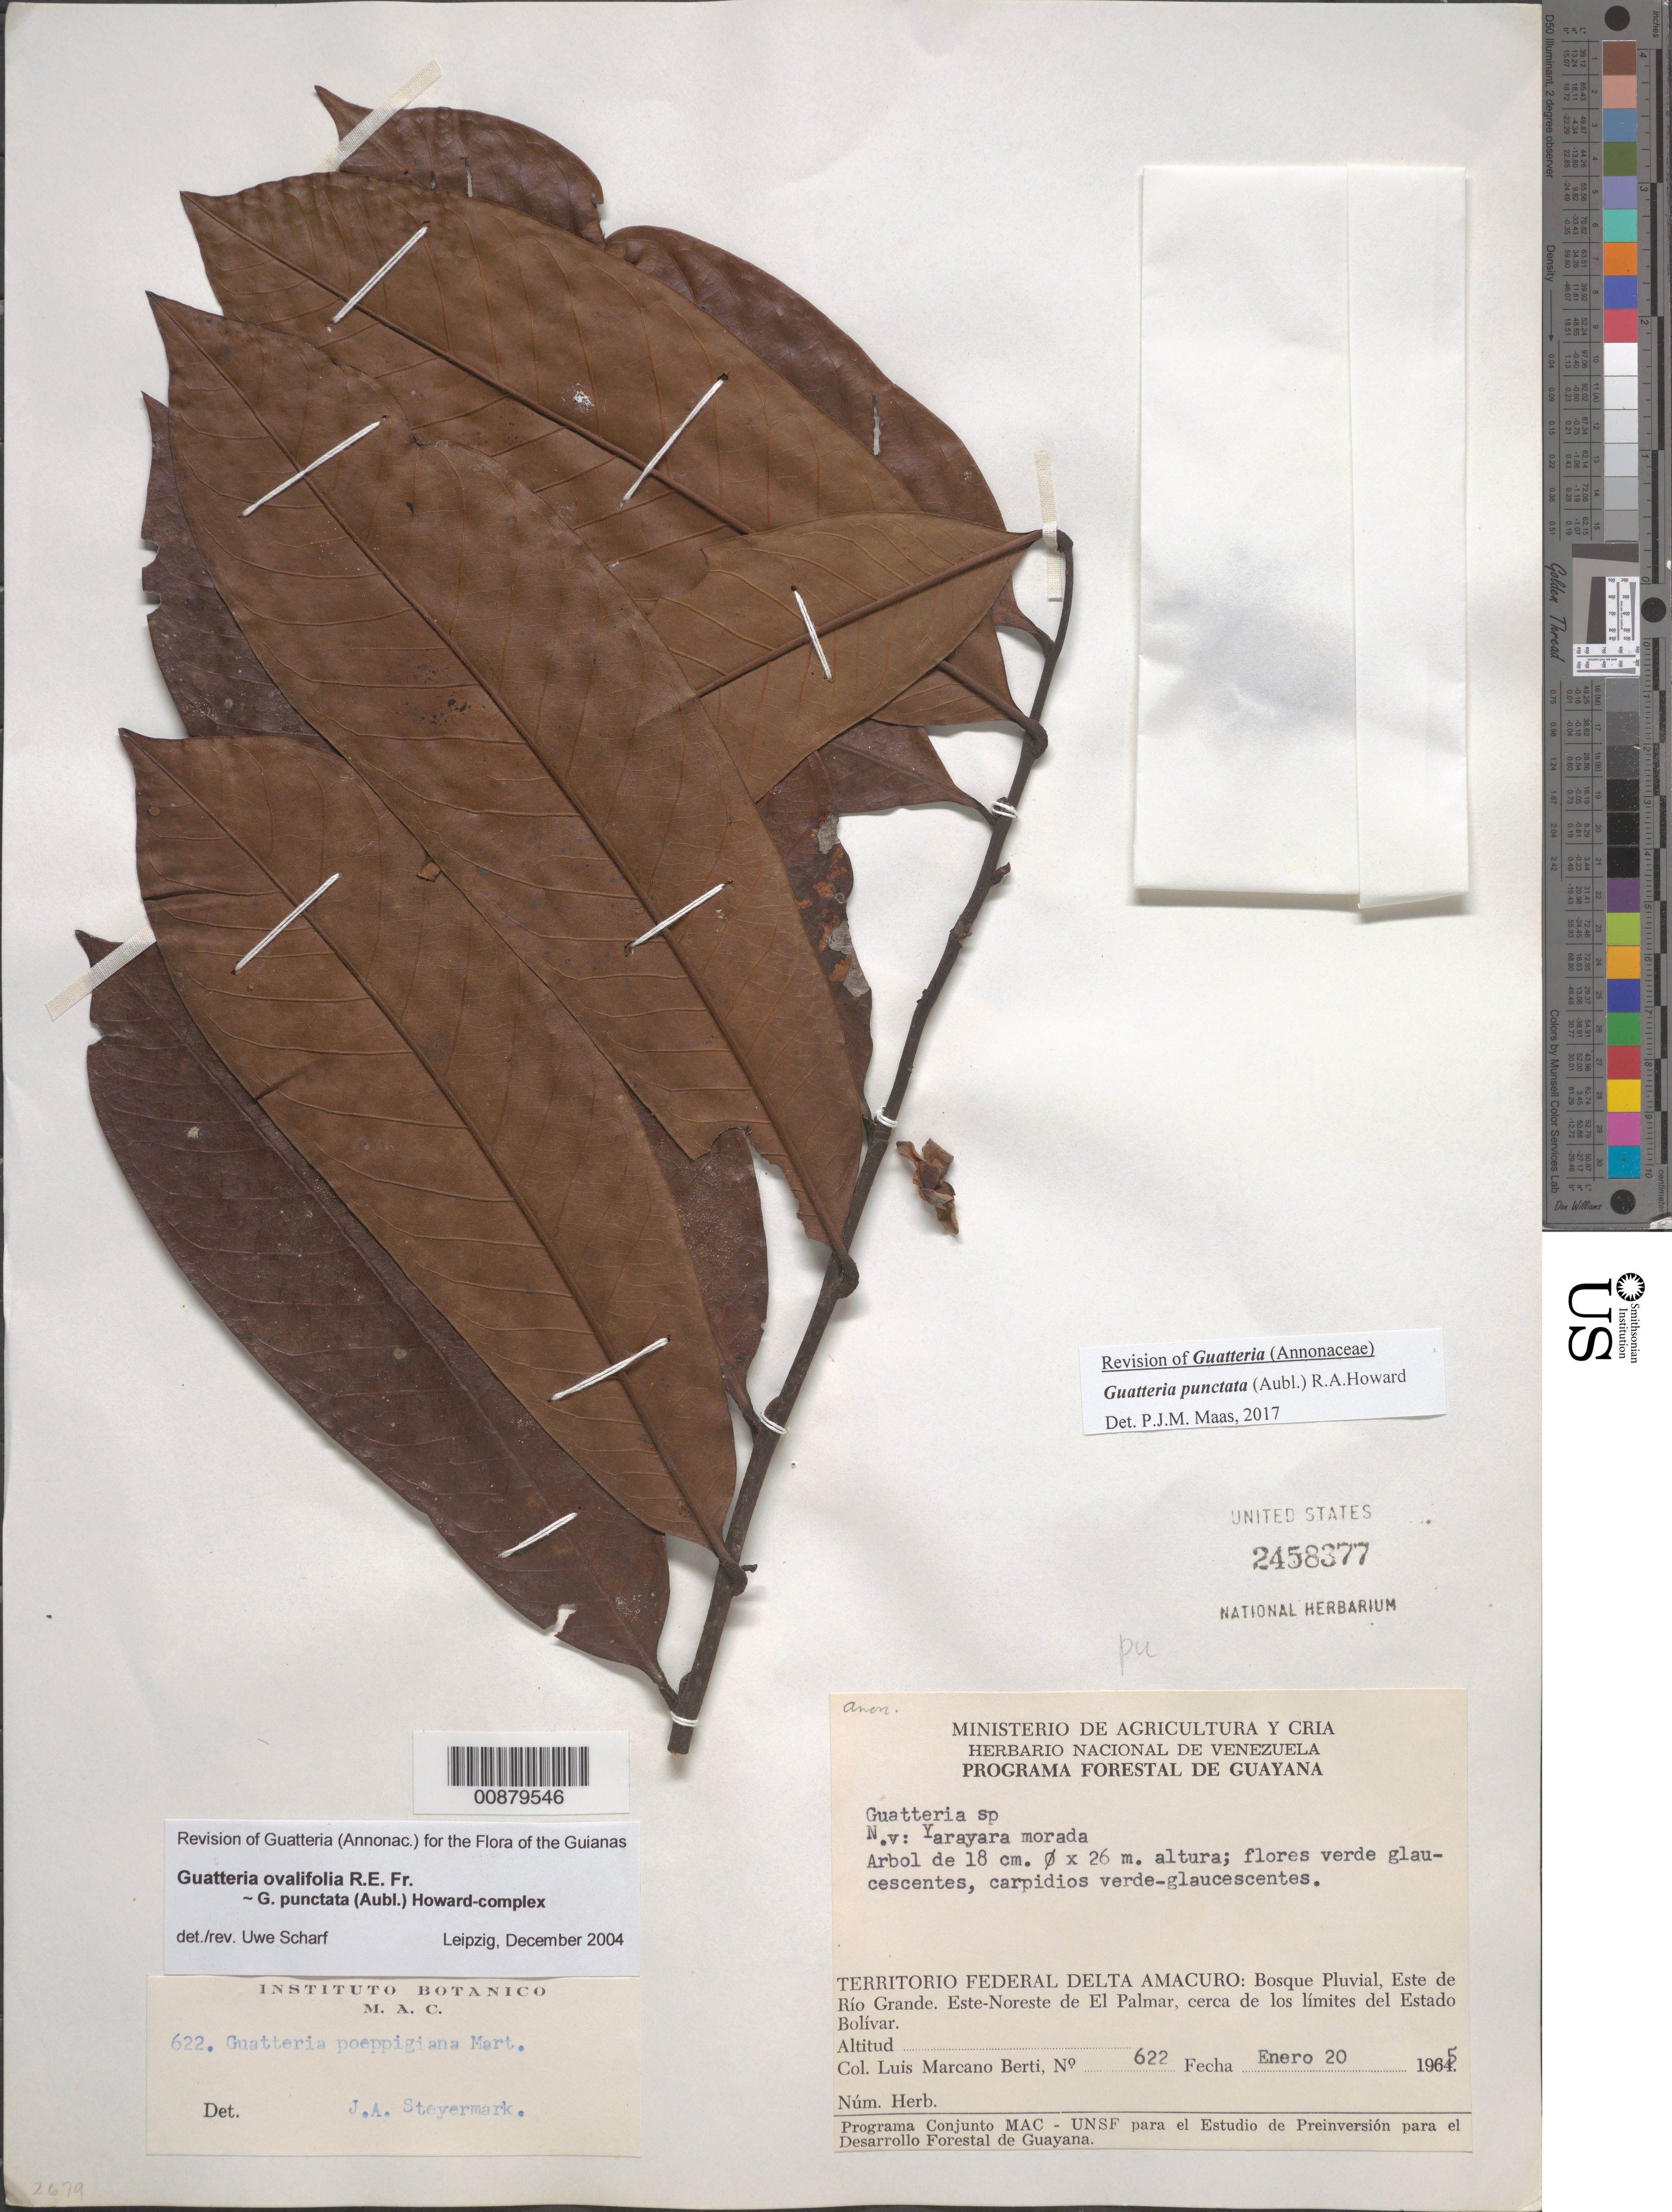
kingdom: Plantae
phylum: Tracheophyta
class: Magnoliopsida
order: Magnoliales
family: Annonaceae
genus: Guatteria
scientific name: Guatteria punctata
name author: (Aubl.) R.A. Howard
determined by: Maas, Paul J.; Maas, H.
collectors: L. Marcano-Berti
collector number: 622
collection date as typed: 20-Jan-65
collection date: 1965-01-20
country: Venezuela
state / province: Delta Amacuro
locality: Este de Río Grande, ENE de El Palmar, cerca de los limites del Estado Bolívar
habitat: Bosque pluvial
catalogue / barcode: US 2458377